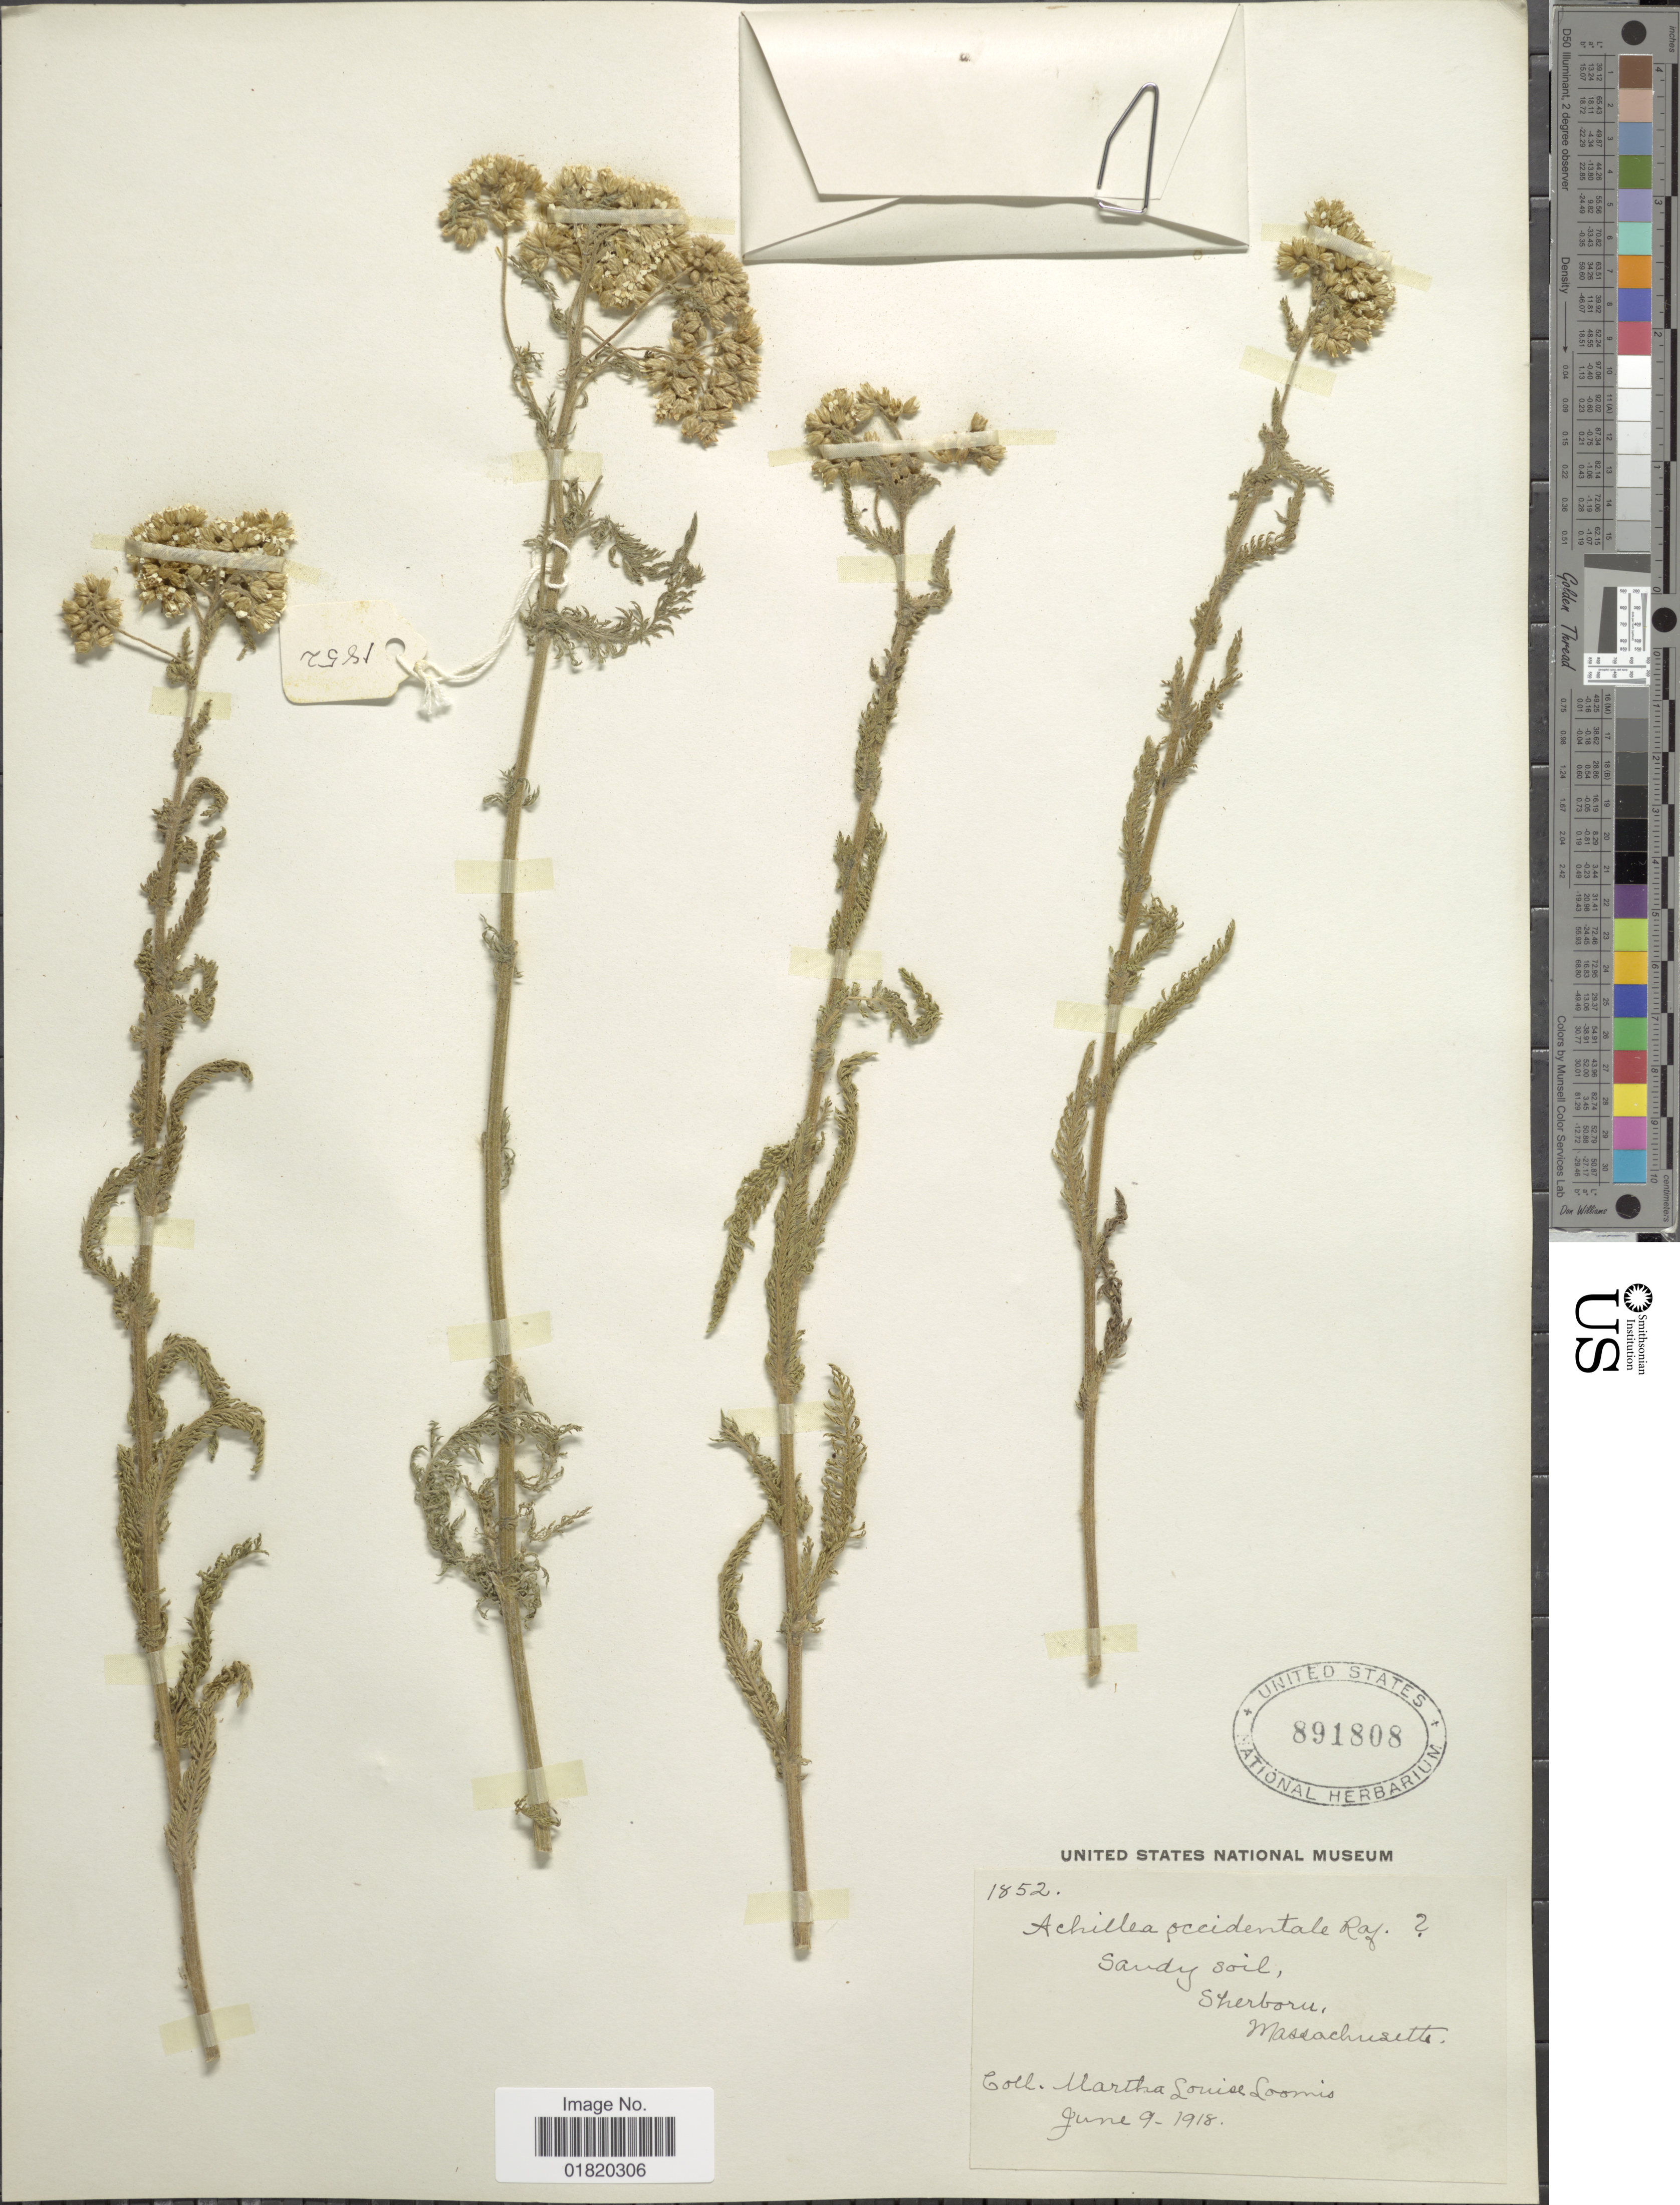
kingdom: Plantae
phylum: Tracheophyta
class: Magnoliopsida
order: Asterales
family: Asteraceae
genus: Achillea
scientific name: Achillea occidentalis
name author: (DC.) Raf. ex Rydb.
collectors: M. L. Loomis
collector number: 1852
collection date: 1918-06-09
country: United States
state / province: Massachusetts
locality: Sherborn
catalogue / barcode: US 891808